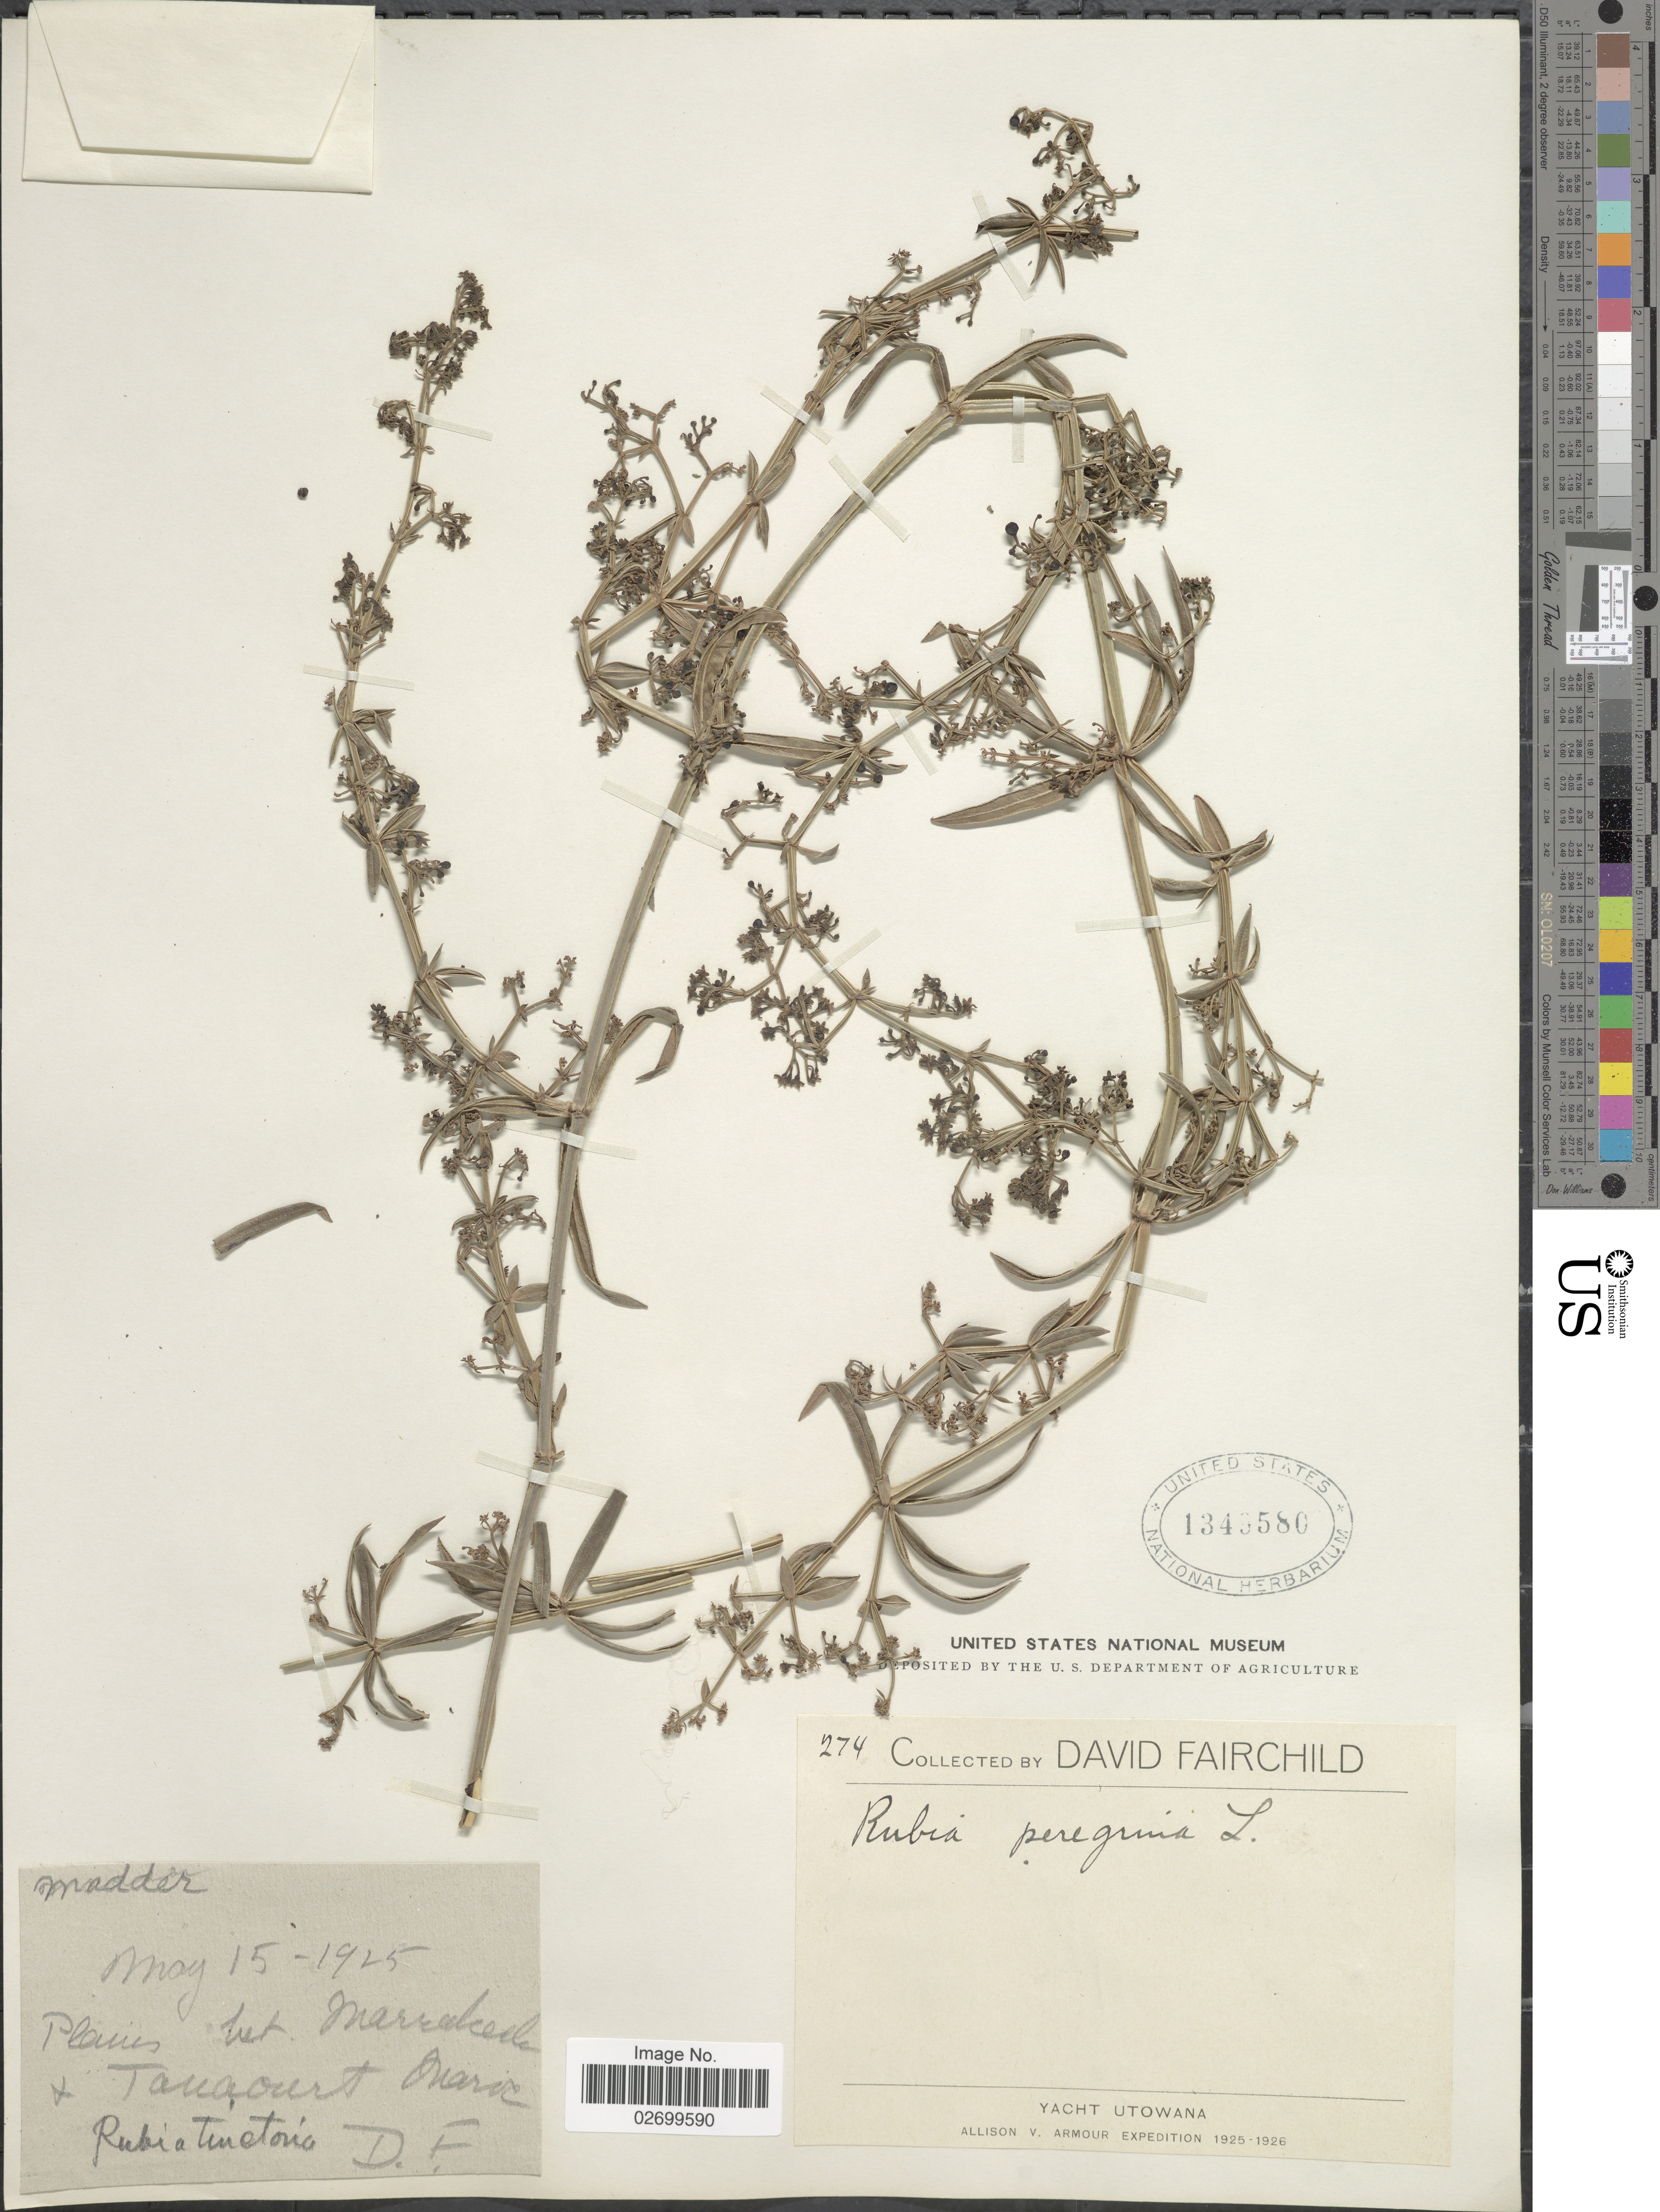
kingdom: Plantae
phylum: Tracheophyta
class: Magnoliopsida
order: Gentianales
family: Rubiaceae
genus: Rubia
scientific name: Rubia peregrina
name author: L.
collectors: D. Fairchild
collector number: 274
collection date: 1925-05-15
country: Morocco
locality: Planes bet. Marrakech + Tanaouert Maroc., D.F.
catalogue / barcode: US 1343580